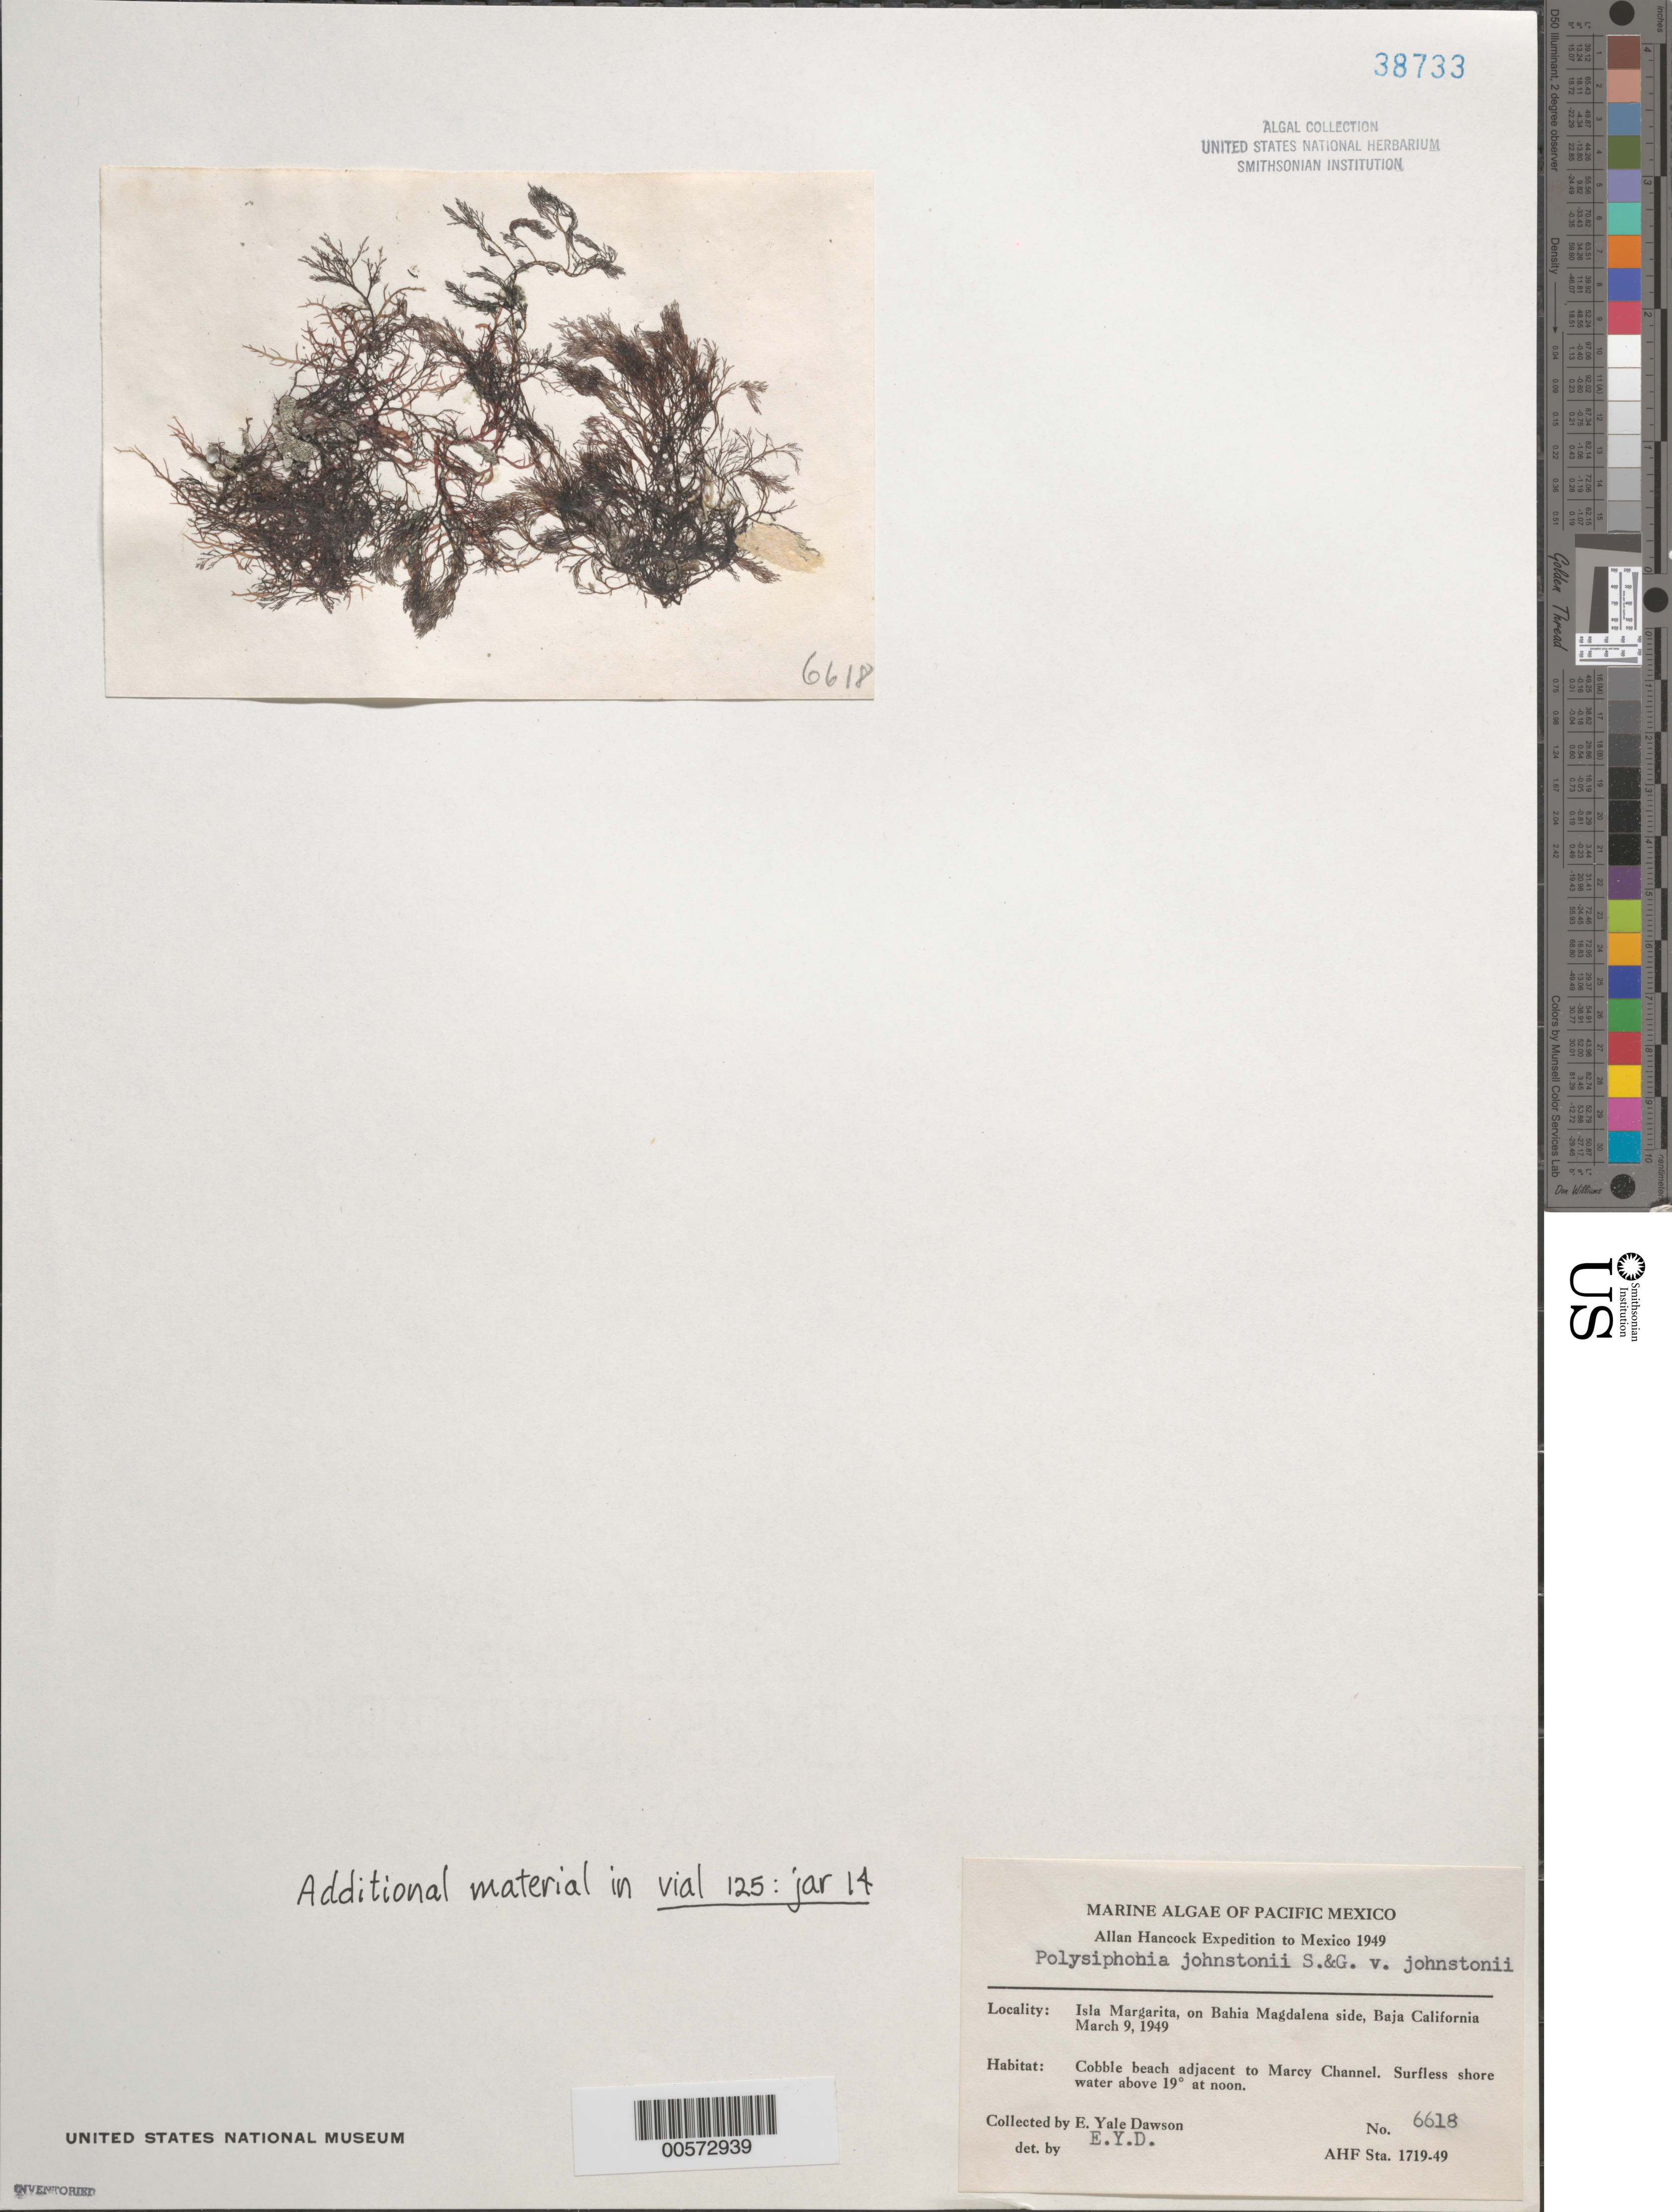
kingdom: Plantae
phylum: Rhodophyta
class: Florideophyceae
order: Ceramiales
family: Rhodomelaceae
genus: Melanothamnus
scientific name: Melanothamnus johnstonii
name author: (Setchell & N.L. Gardner) Diaz-Tapia & Maggs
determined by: Algae name updating Project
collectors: E. Y. Dawson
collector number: EYD 6618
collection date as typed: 09 Mar 1949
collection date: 1949-03-09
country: Mexico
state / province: Baja California Sur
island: Isla Margarita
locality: Marcy Channel beach, by Bahia Magdalena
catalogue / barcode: US 38733